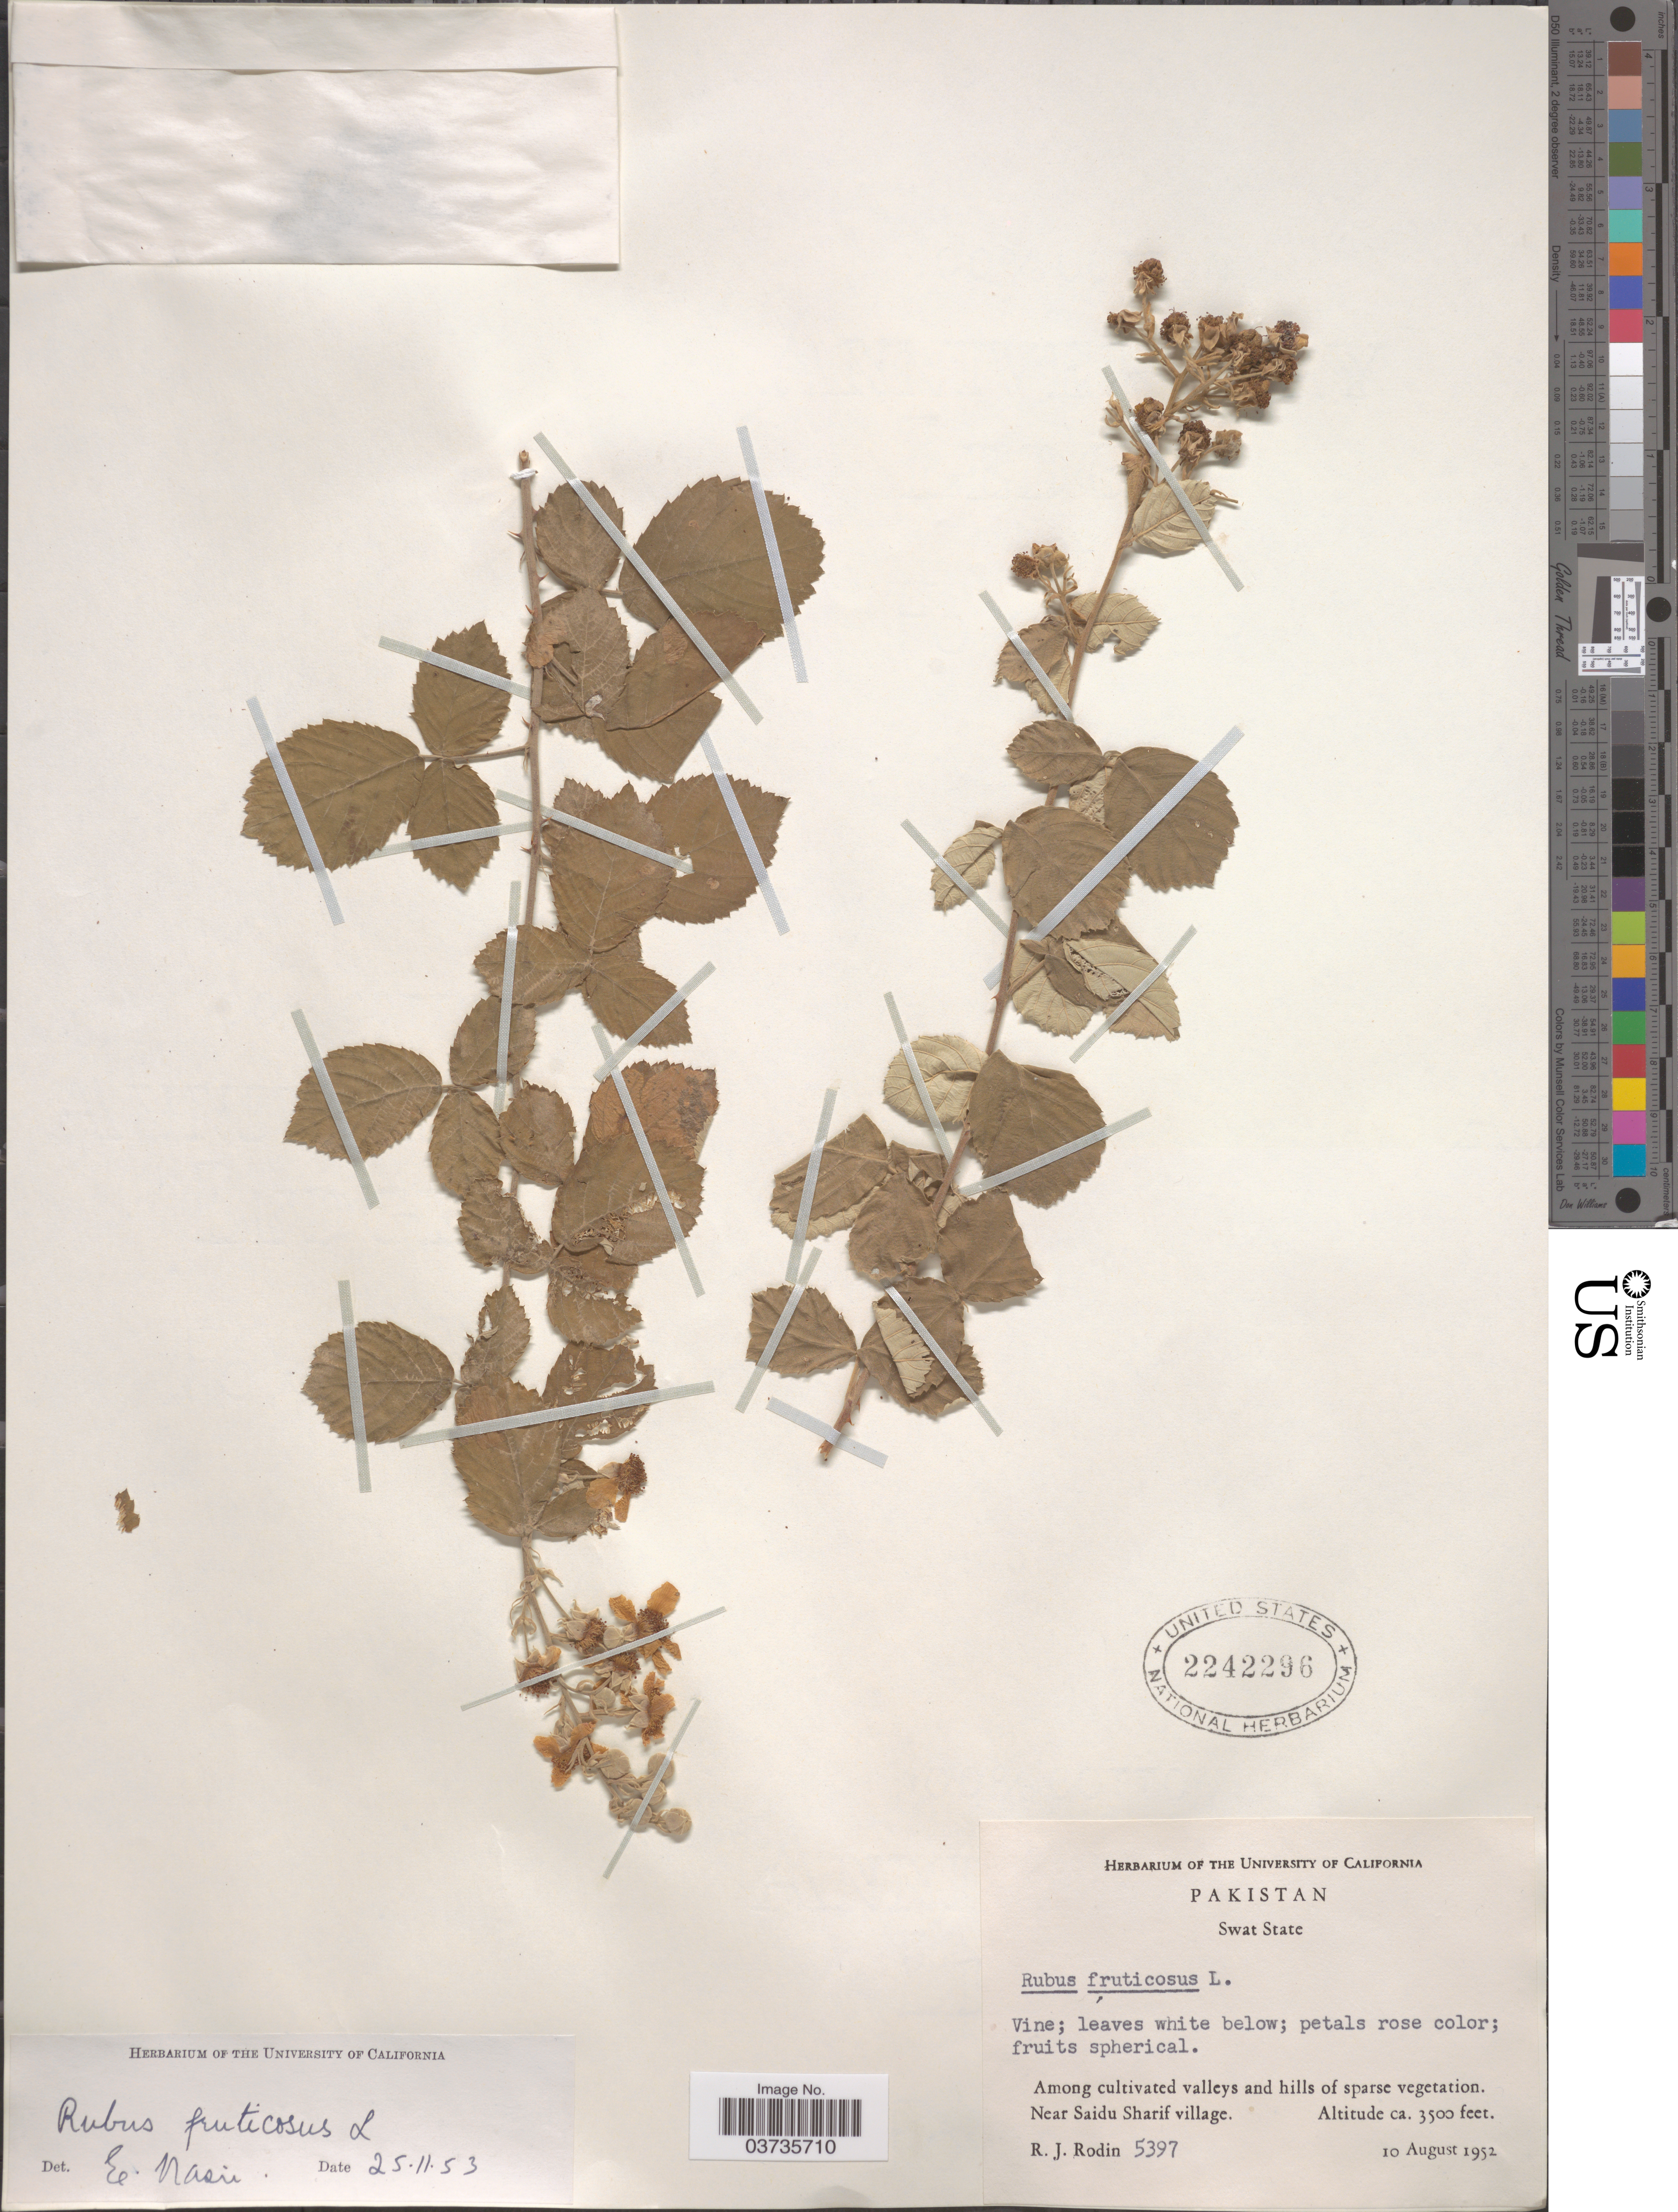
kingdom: Plantae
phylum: Tracheophyta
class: Magnoliopsida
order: Rosales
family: Rosaceae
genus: Rubus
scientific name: Rubus fruticosus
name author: L.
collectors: R. J. Rodin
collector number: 5397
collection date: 1952-08-10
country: Pakistan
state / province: Khyber Pakhtunkhwa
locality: Swat State. Among cultivated valleys and hills of sparse vegetation. Near Saidu Sharif village.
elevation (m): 1067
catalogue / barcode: US 2242296